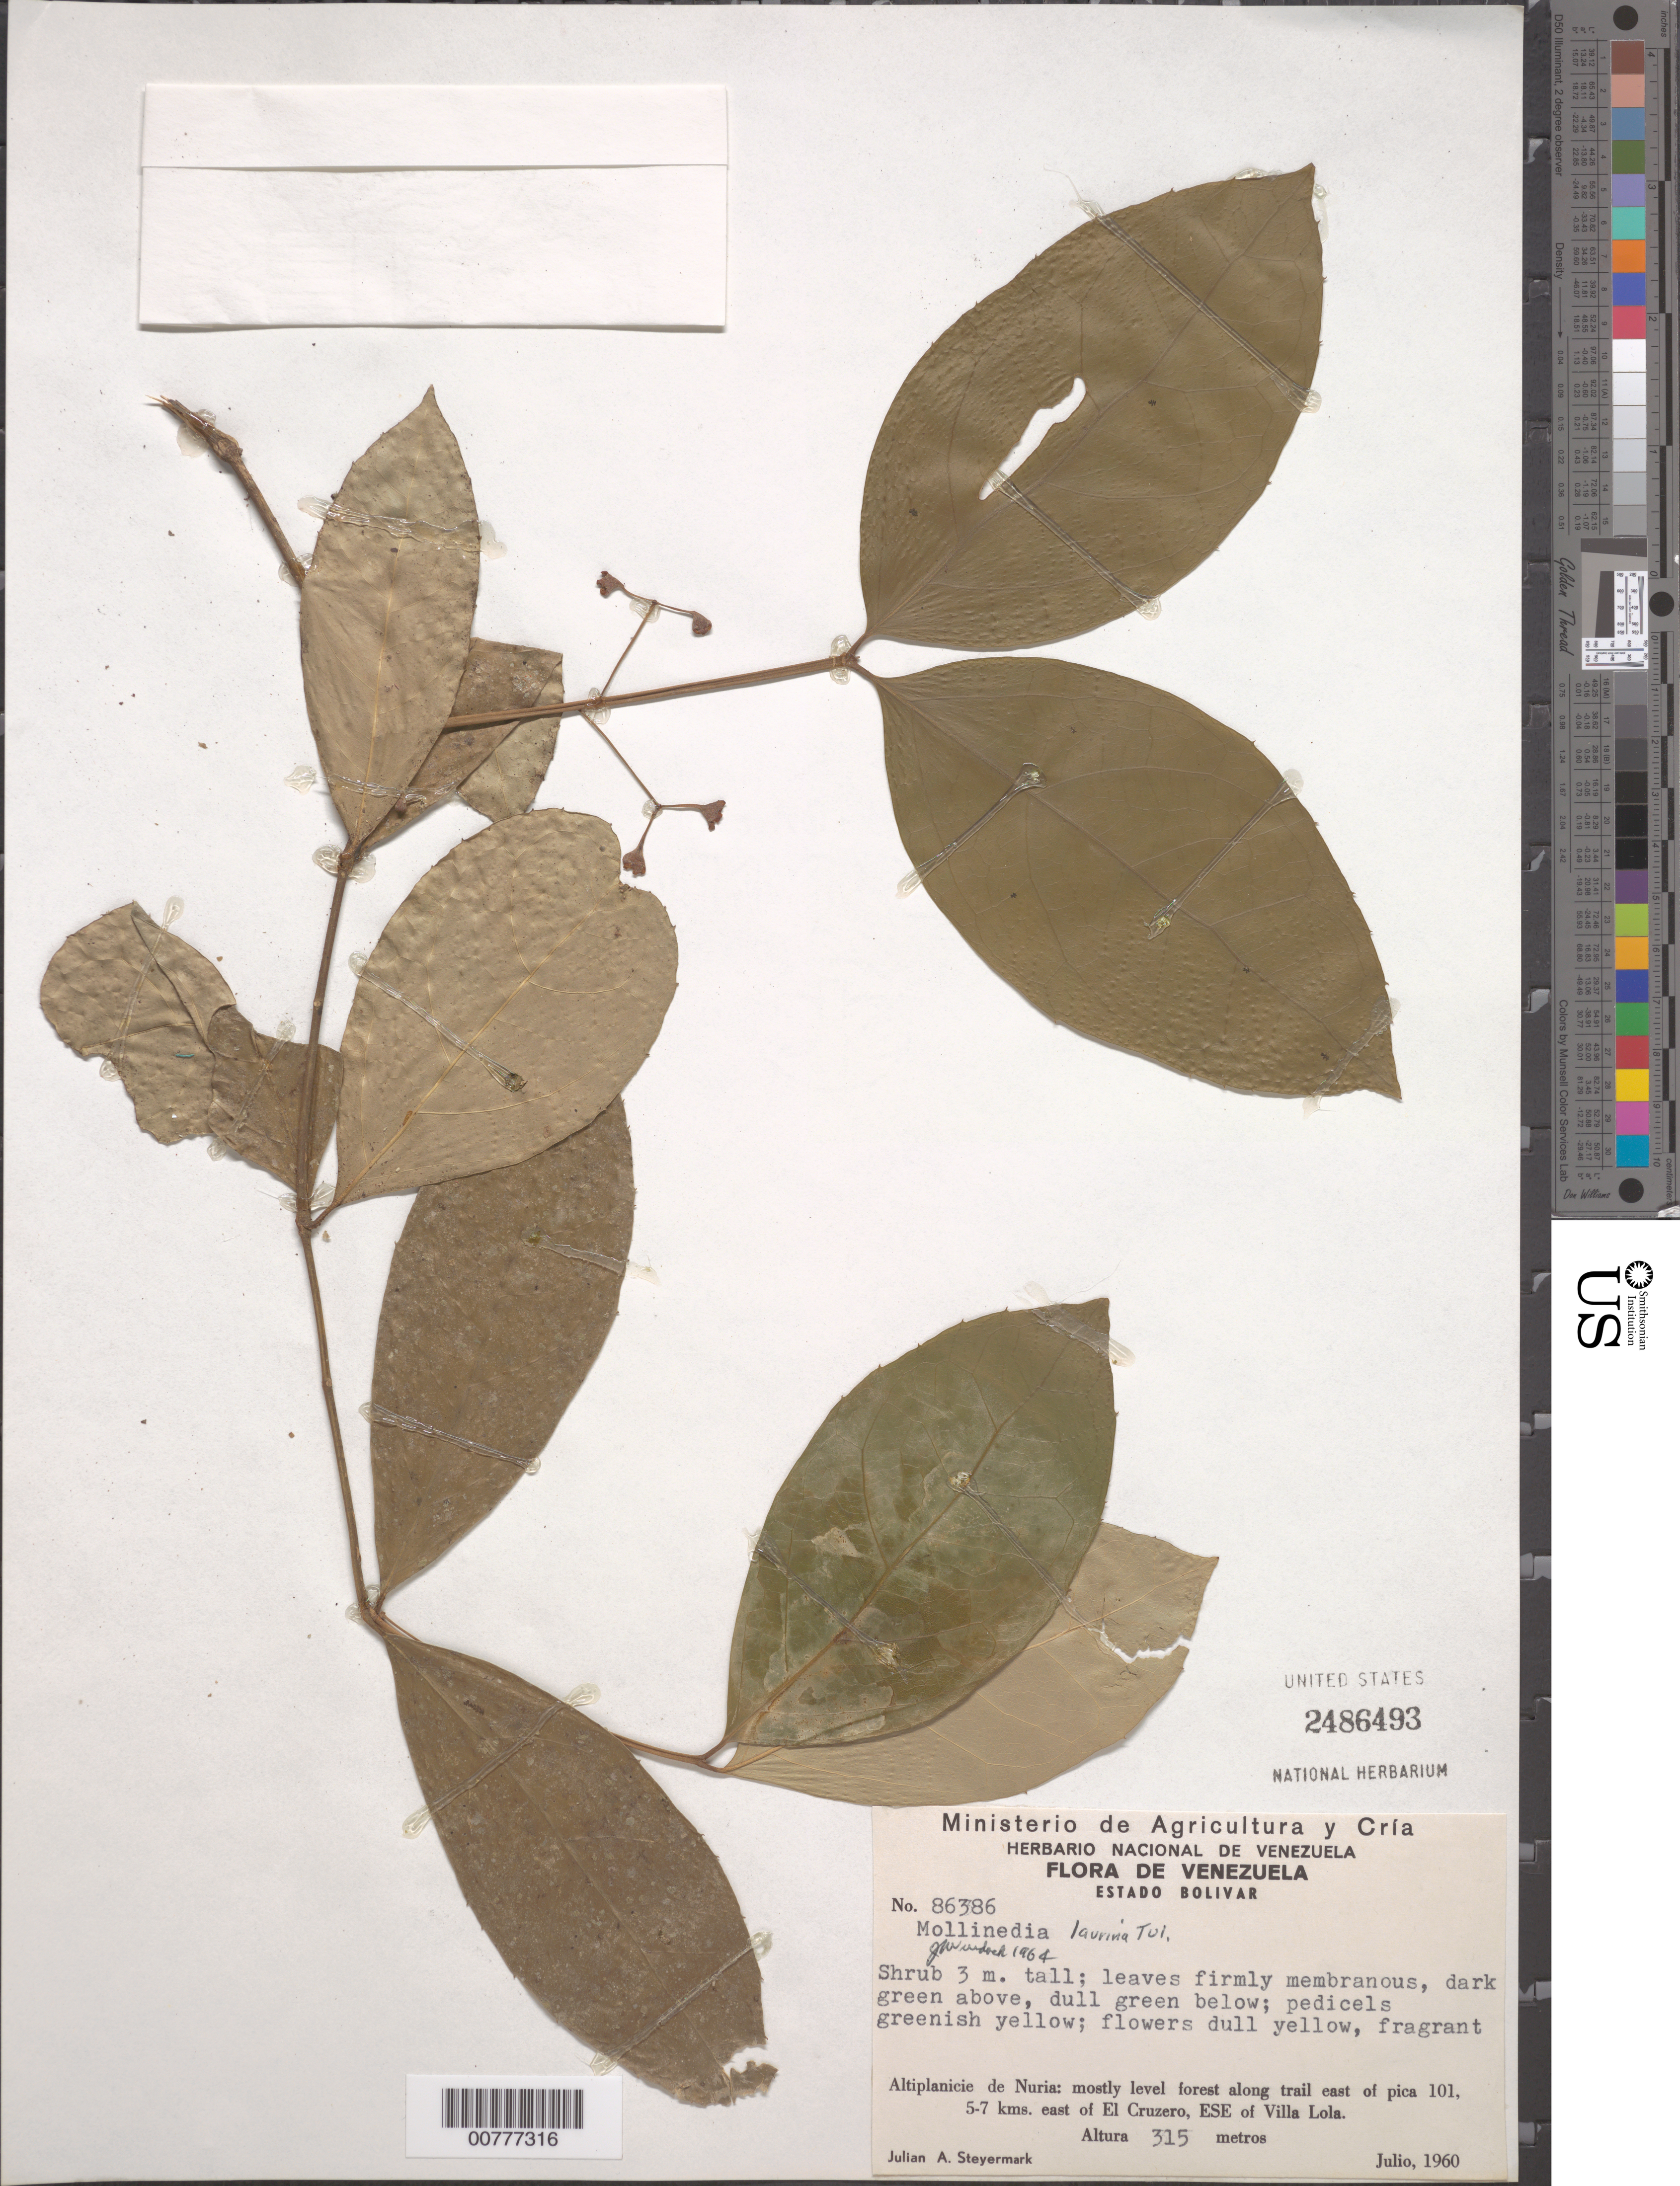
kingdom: Plantae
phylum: Tracheophyta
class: Magnoliopsida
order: Laurales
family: Monimiaceae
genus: Mollinedia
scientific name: Mollinedia laurina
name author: Tul.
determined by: Wurdack, John J., (US), US (UNITED STATES)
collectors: J. Steyermark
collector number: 86386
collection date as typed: Jul-60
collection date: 1960-07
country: Venezuela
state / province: Bolívar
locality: Altiplanicie de Nuria, trail E of pk 101, 5-7 km E of El Cruzero, ESE of Villa Lola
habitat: Mostly level forest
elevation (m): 315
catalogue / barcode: US 2486493